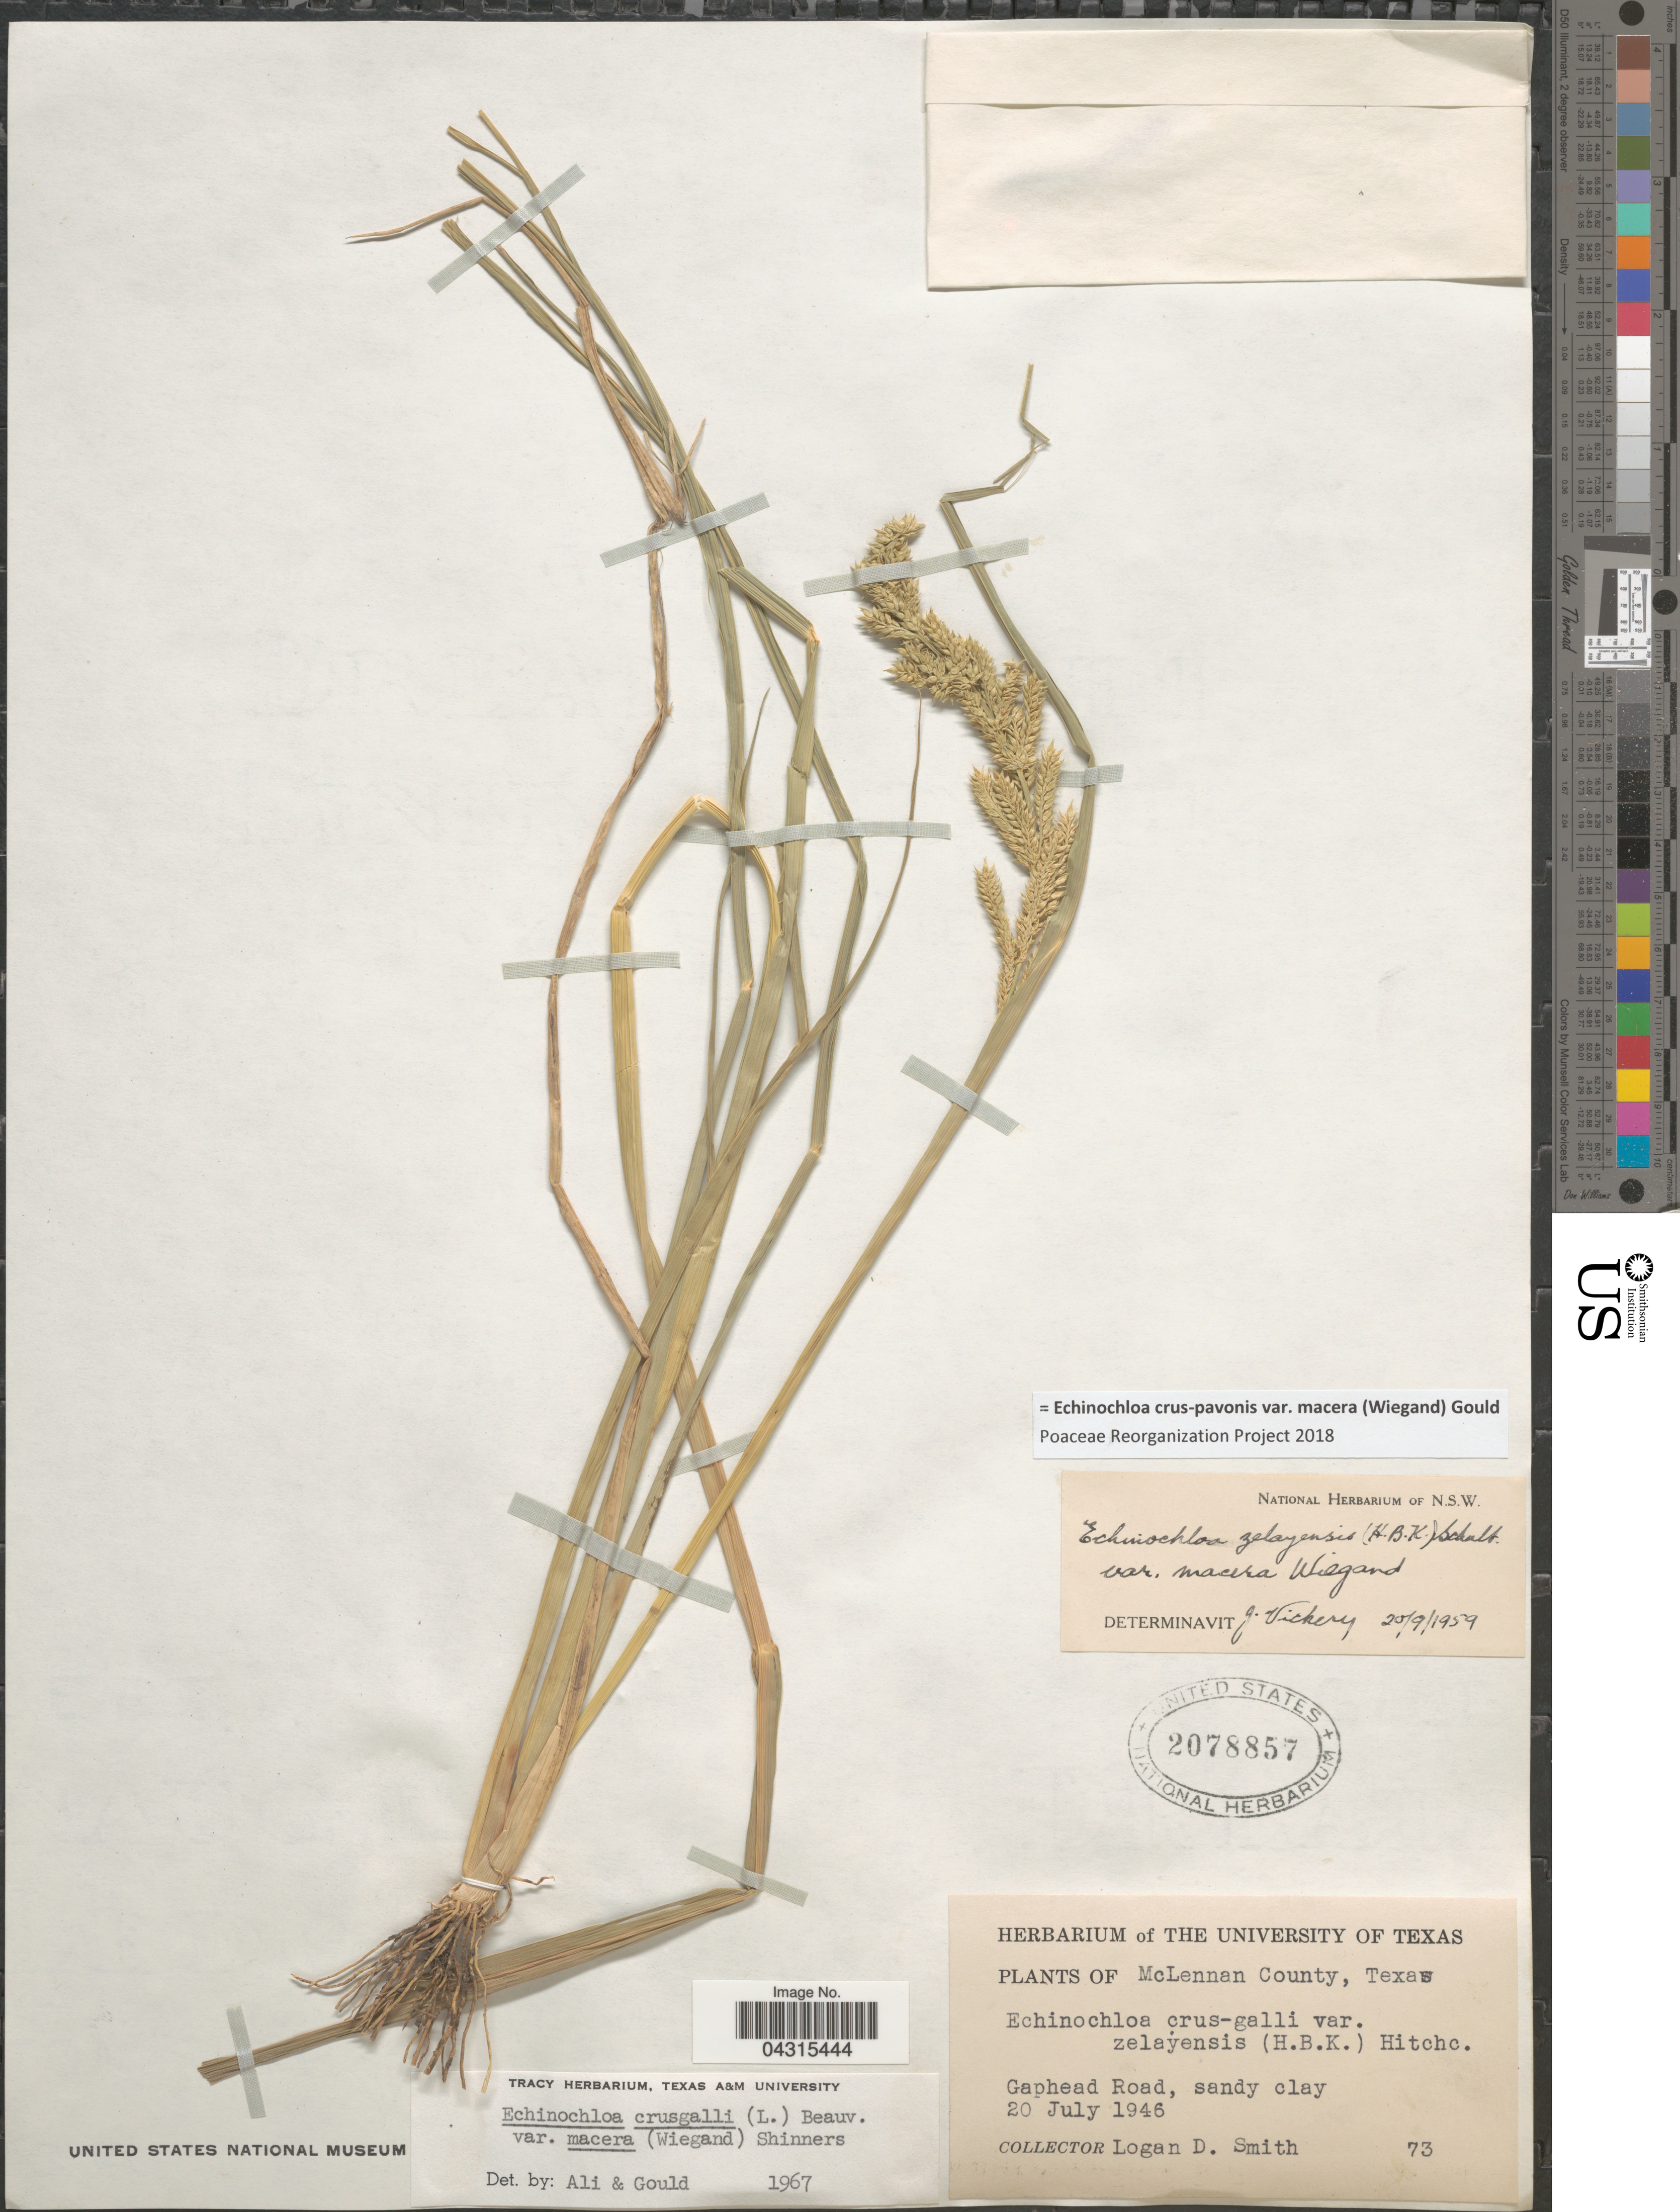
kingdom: Plantae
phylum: Tracheophyta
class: Liliopsida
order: Poales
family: Poaceae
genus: Echinochloa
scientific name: Echinochloa crus-pavonis var. macera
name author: (Wiegand) Gould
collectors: L. Smith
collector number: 73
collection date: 1946-07-20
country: United States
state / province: Texas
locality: McLennan County. Gaphead Road, sandy clay.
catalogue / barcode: US 2078857